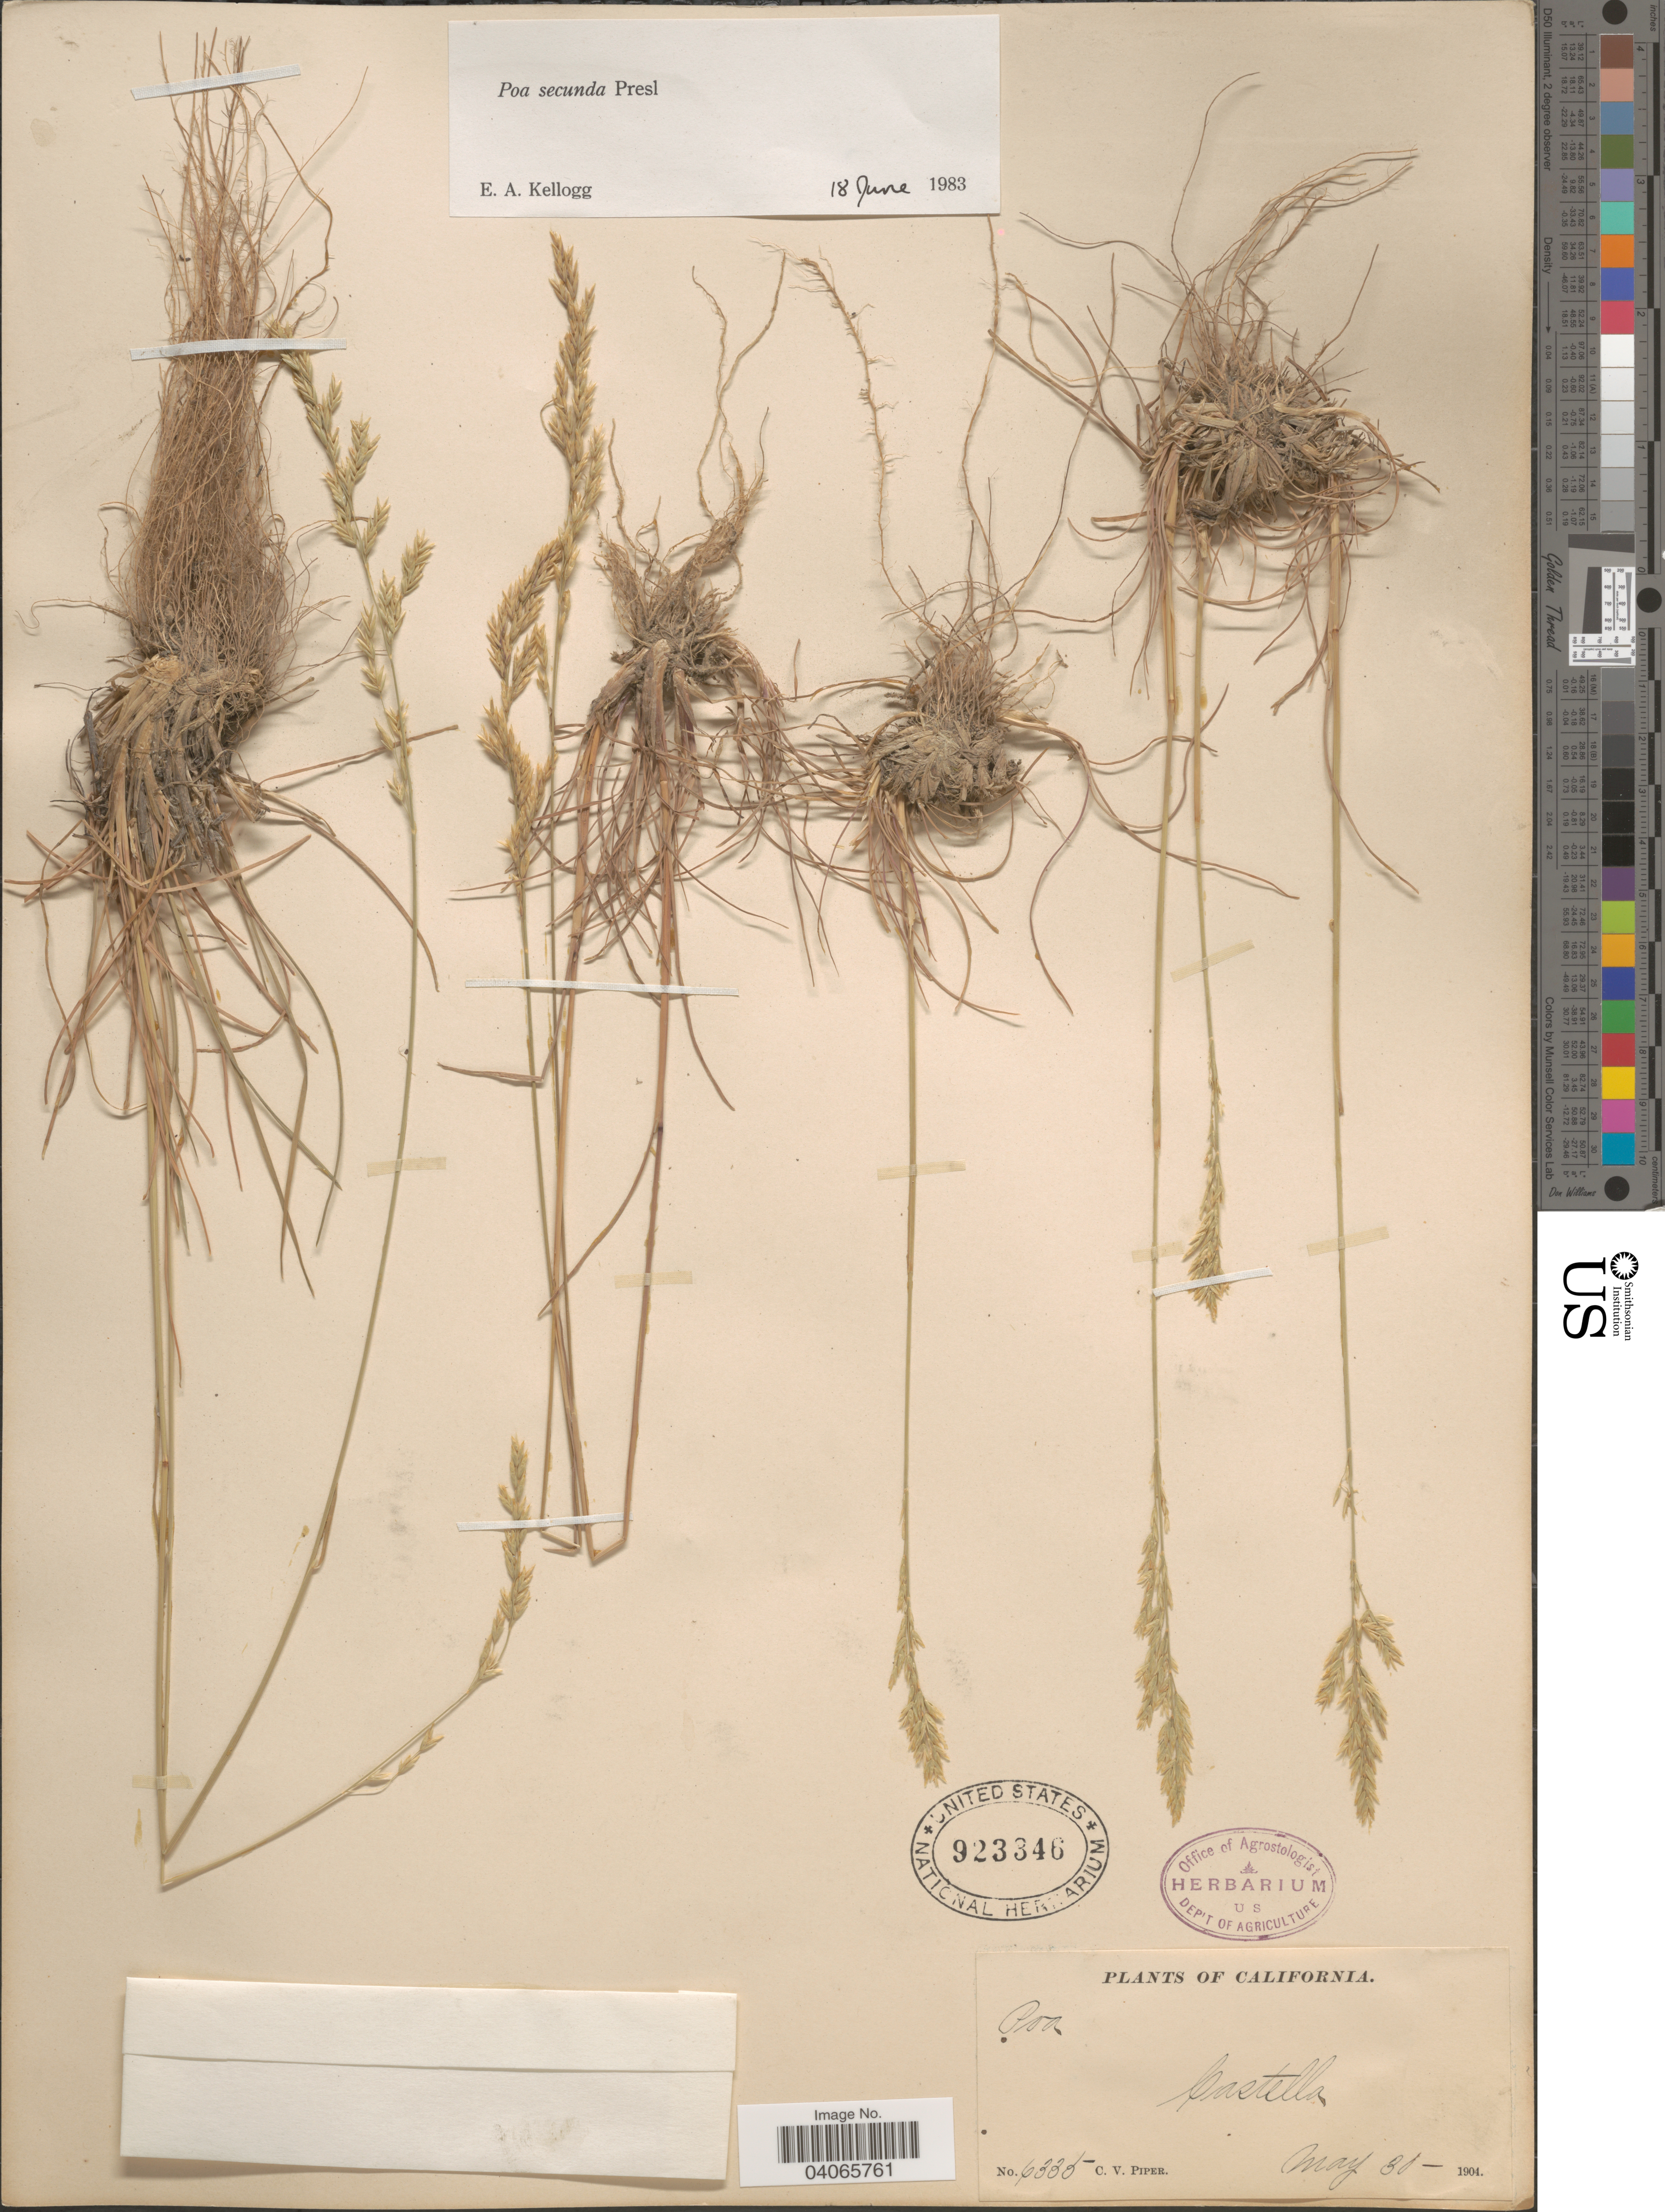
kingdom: Plantae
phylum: Tracheophyta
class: Liliopsida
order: Poales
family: Poaceae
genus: Poa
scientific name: Poa secunda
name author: J. Presl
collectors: C. V. Piper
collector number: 6335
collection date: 1904-05-30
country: United States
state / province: California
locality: Castella.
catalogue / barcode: US 923346